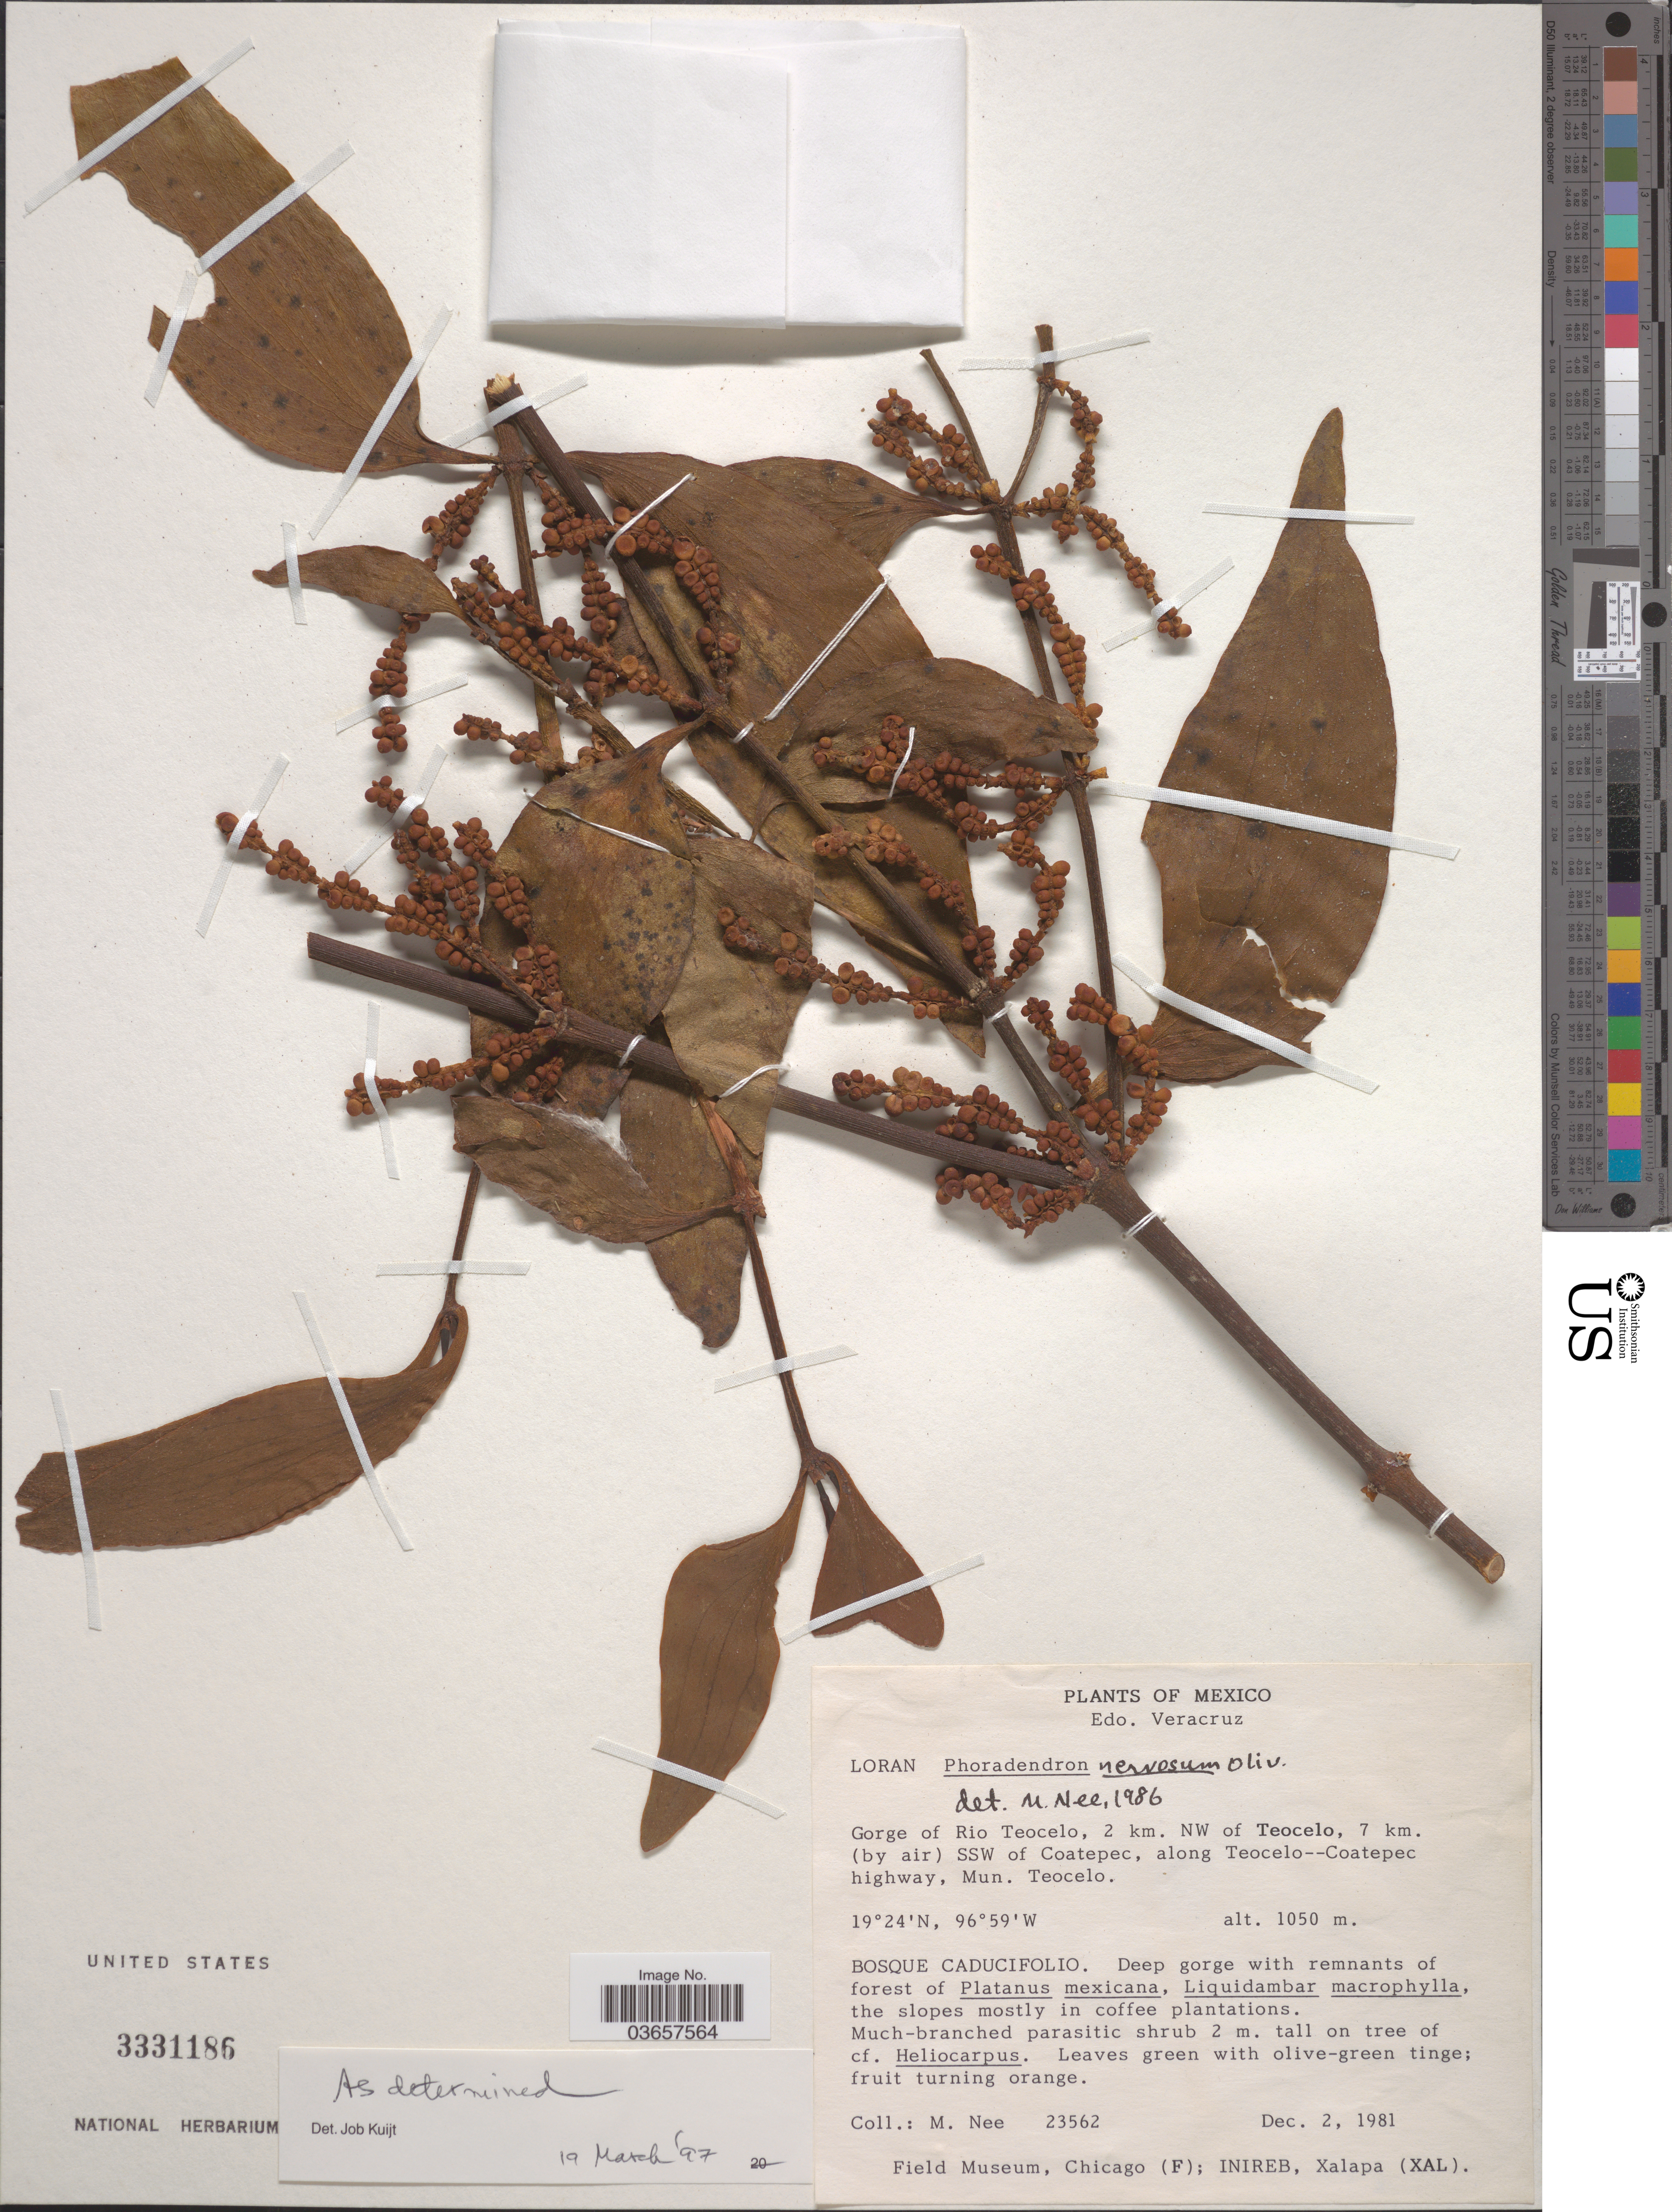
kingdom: Plantae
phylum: Tracheophyta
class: Magnoliopsida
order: Santalales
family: Viscaceae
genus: Phoradendron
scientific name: Phoradendron nervosum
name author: Oliv.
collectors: M. Nee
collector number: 23562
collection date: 1981-12-02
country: Mexico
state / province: Veracruz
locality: Edo. Veracruz. Gorge of Rio Teocelo, 2 km. NW of Teocelo, 7 km. (by air) SSW of Coatepec, along Teocelo -- Coatepec highway, Mun. Teocelo.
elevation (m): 1050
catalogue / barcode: US 3331186